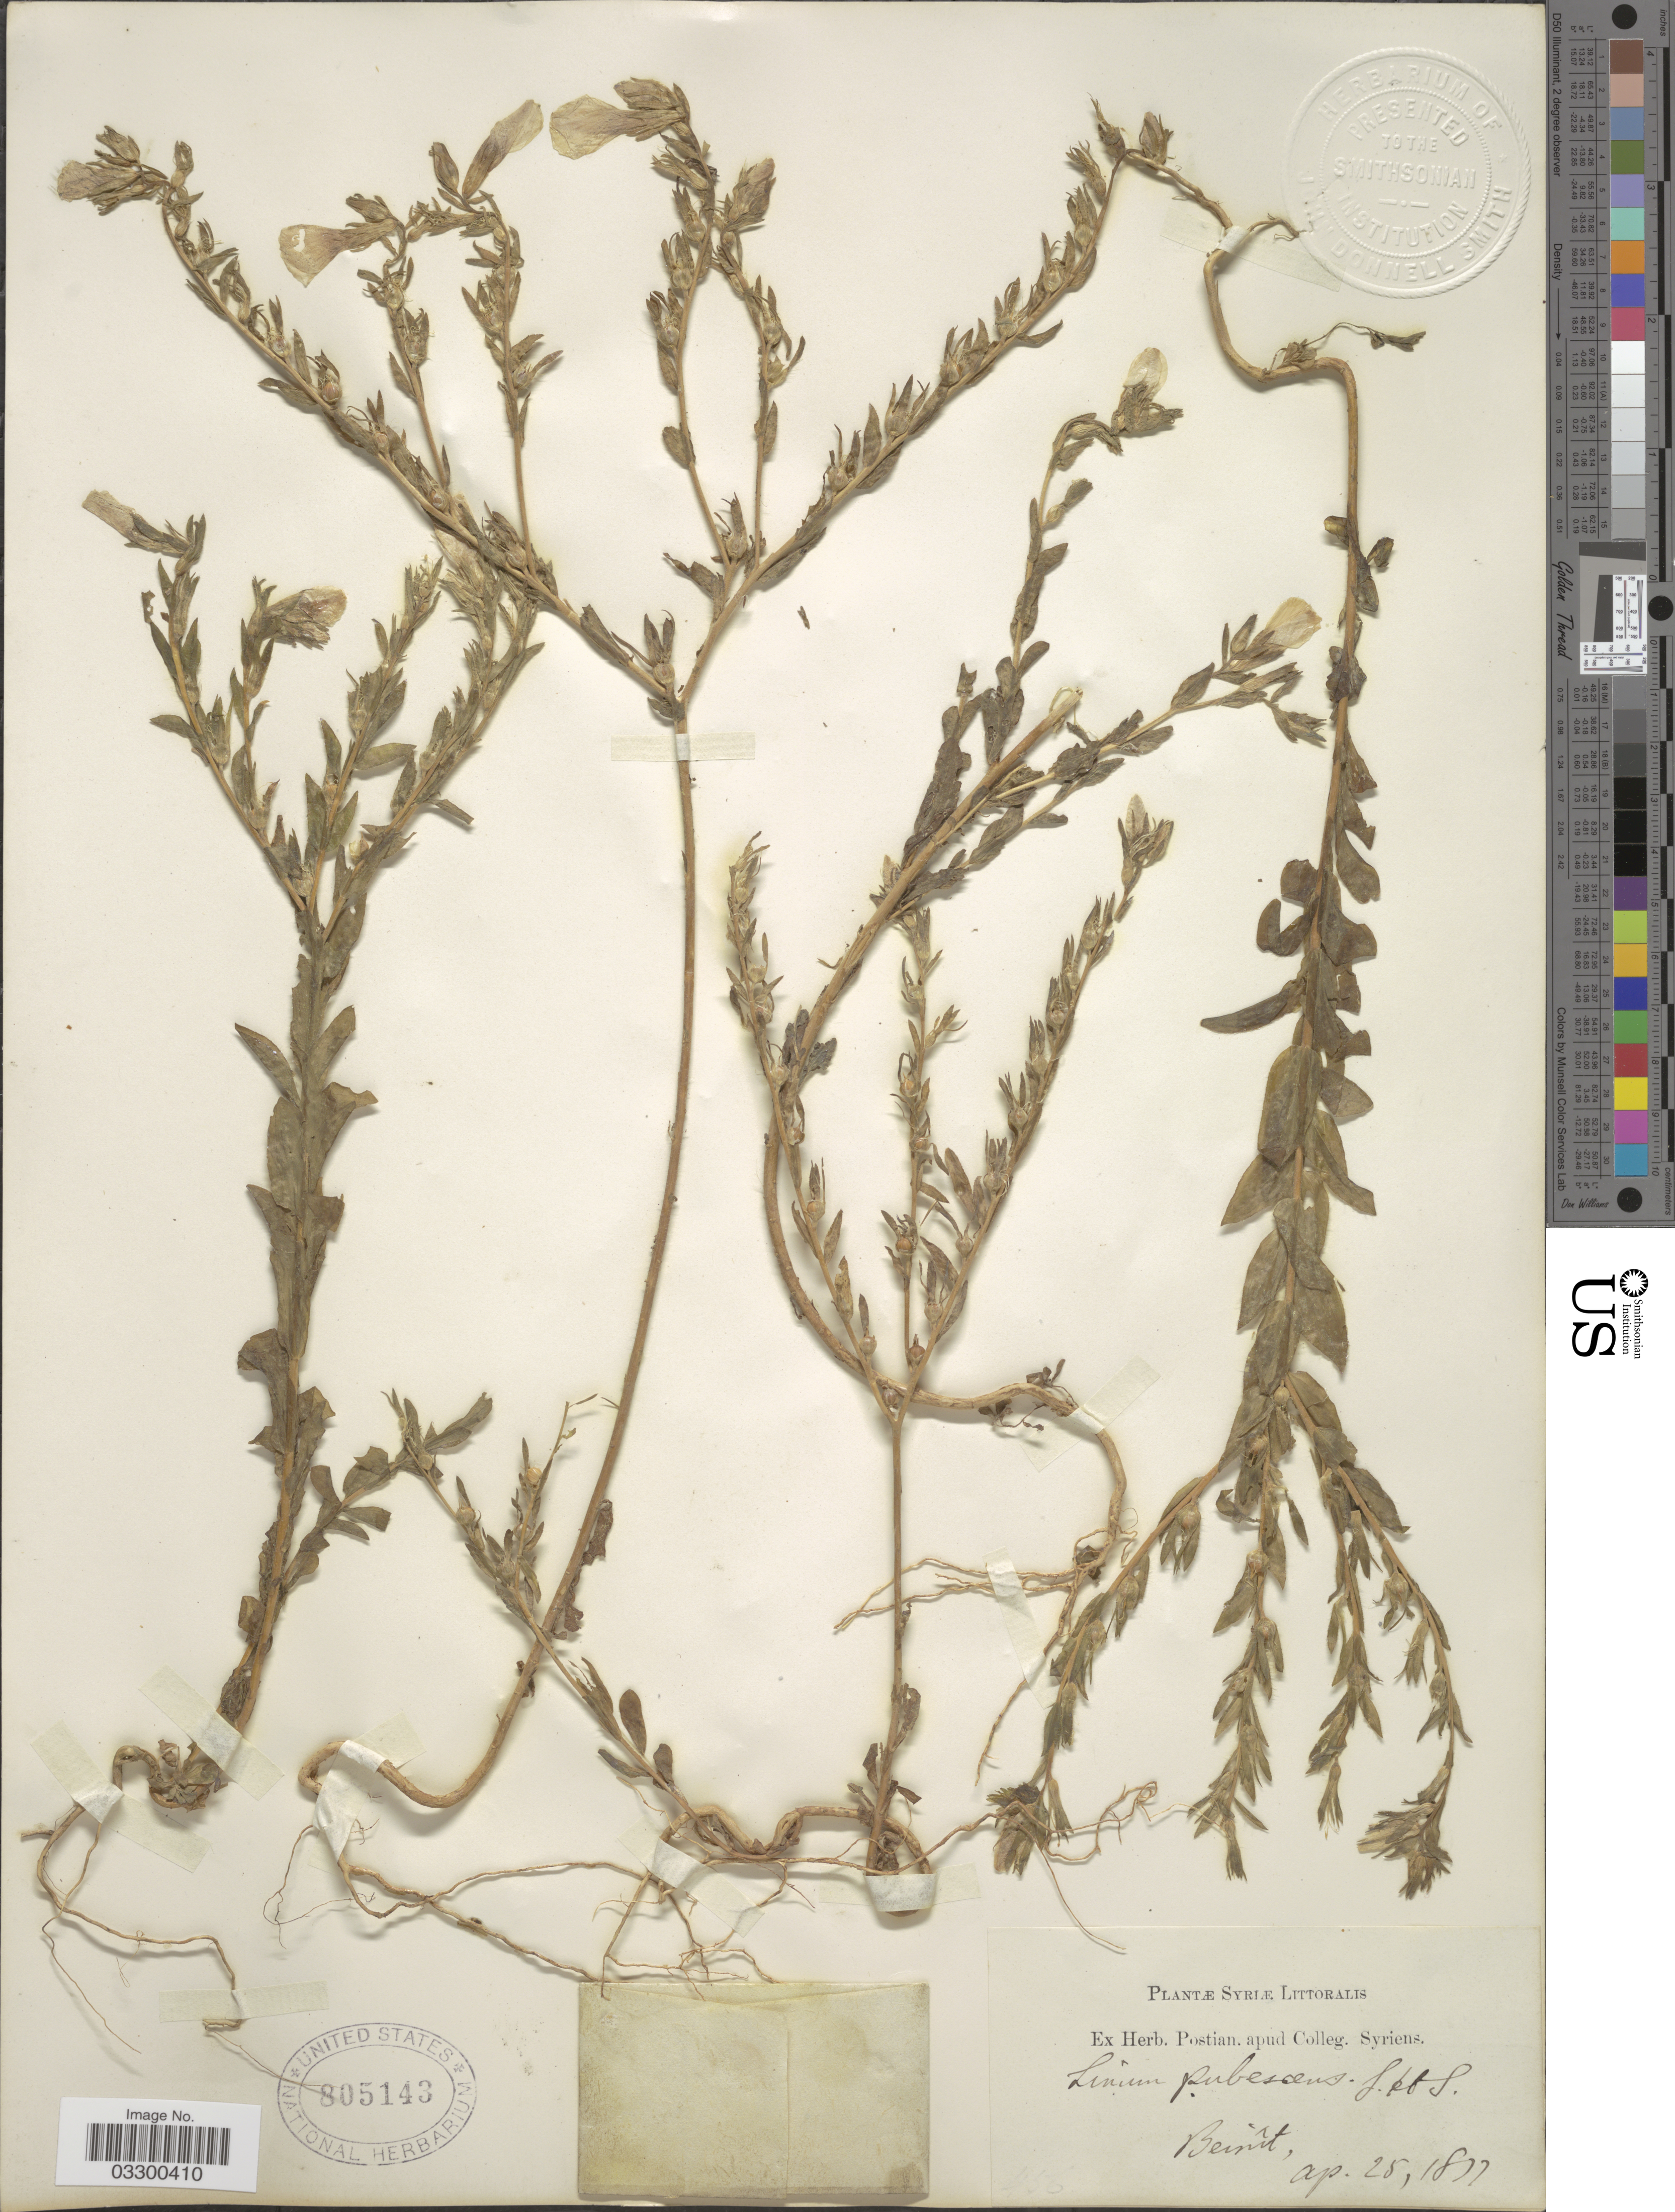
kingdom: Plantae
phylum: Tracheophyta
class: Magnoliopsida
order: Malpighiales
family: Linaceae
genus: Linum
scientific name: Linum pubescens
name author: (Sol.) Banks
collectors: ex herb. Postian. apud Colleg. Syriens. Protest. USE "Fannie P. A. Shepard" (10308853) AS PRIMARY COLLECTOR INSTEAD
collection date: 1877-04-25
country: Lebanon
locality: Syriæ Littoralis. Beirût.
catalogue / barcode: US 805143